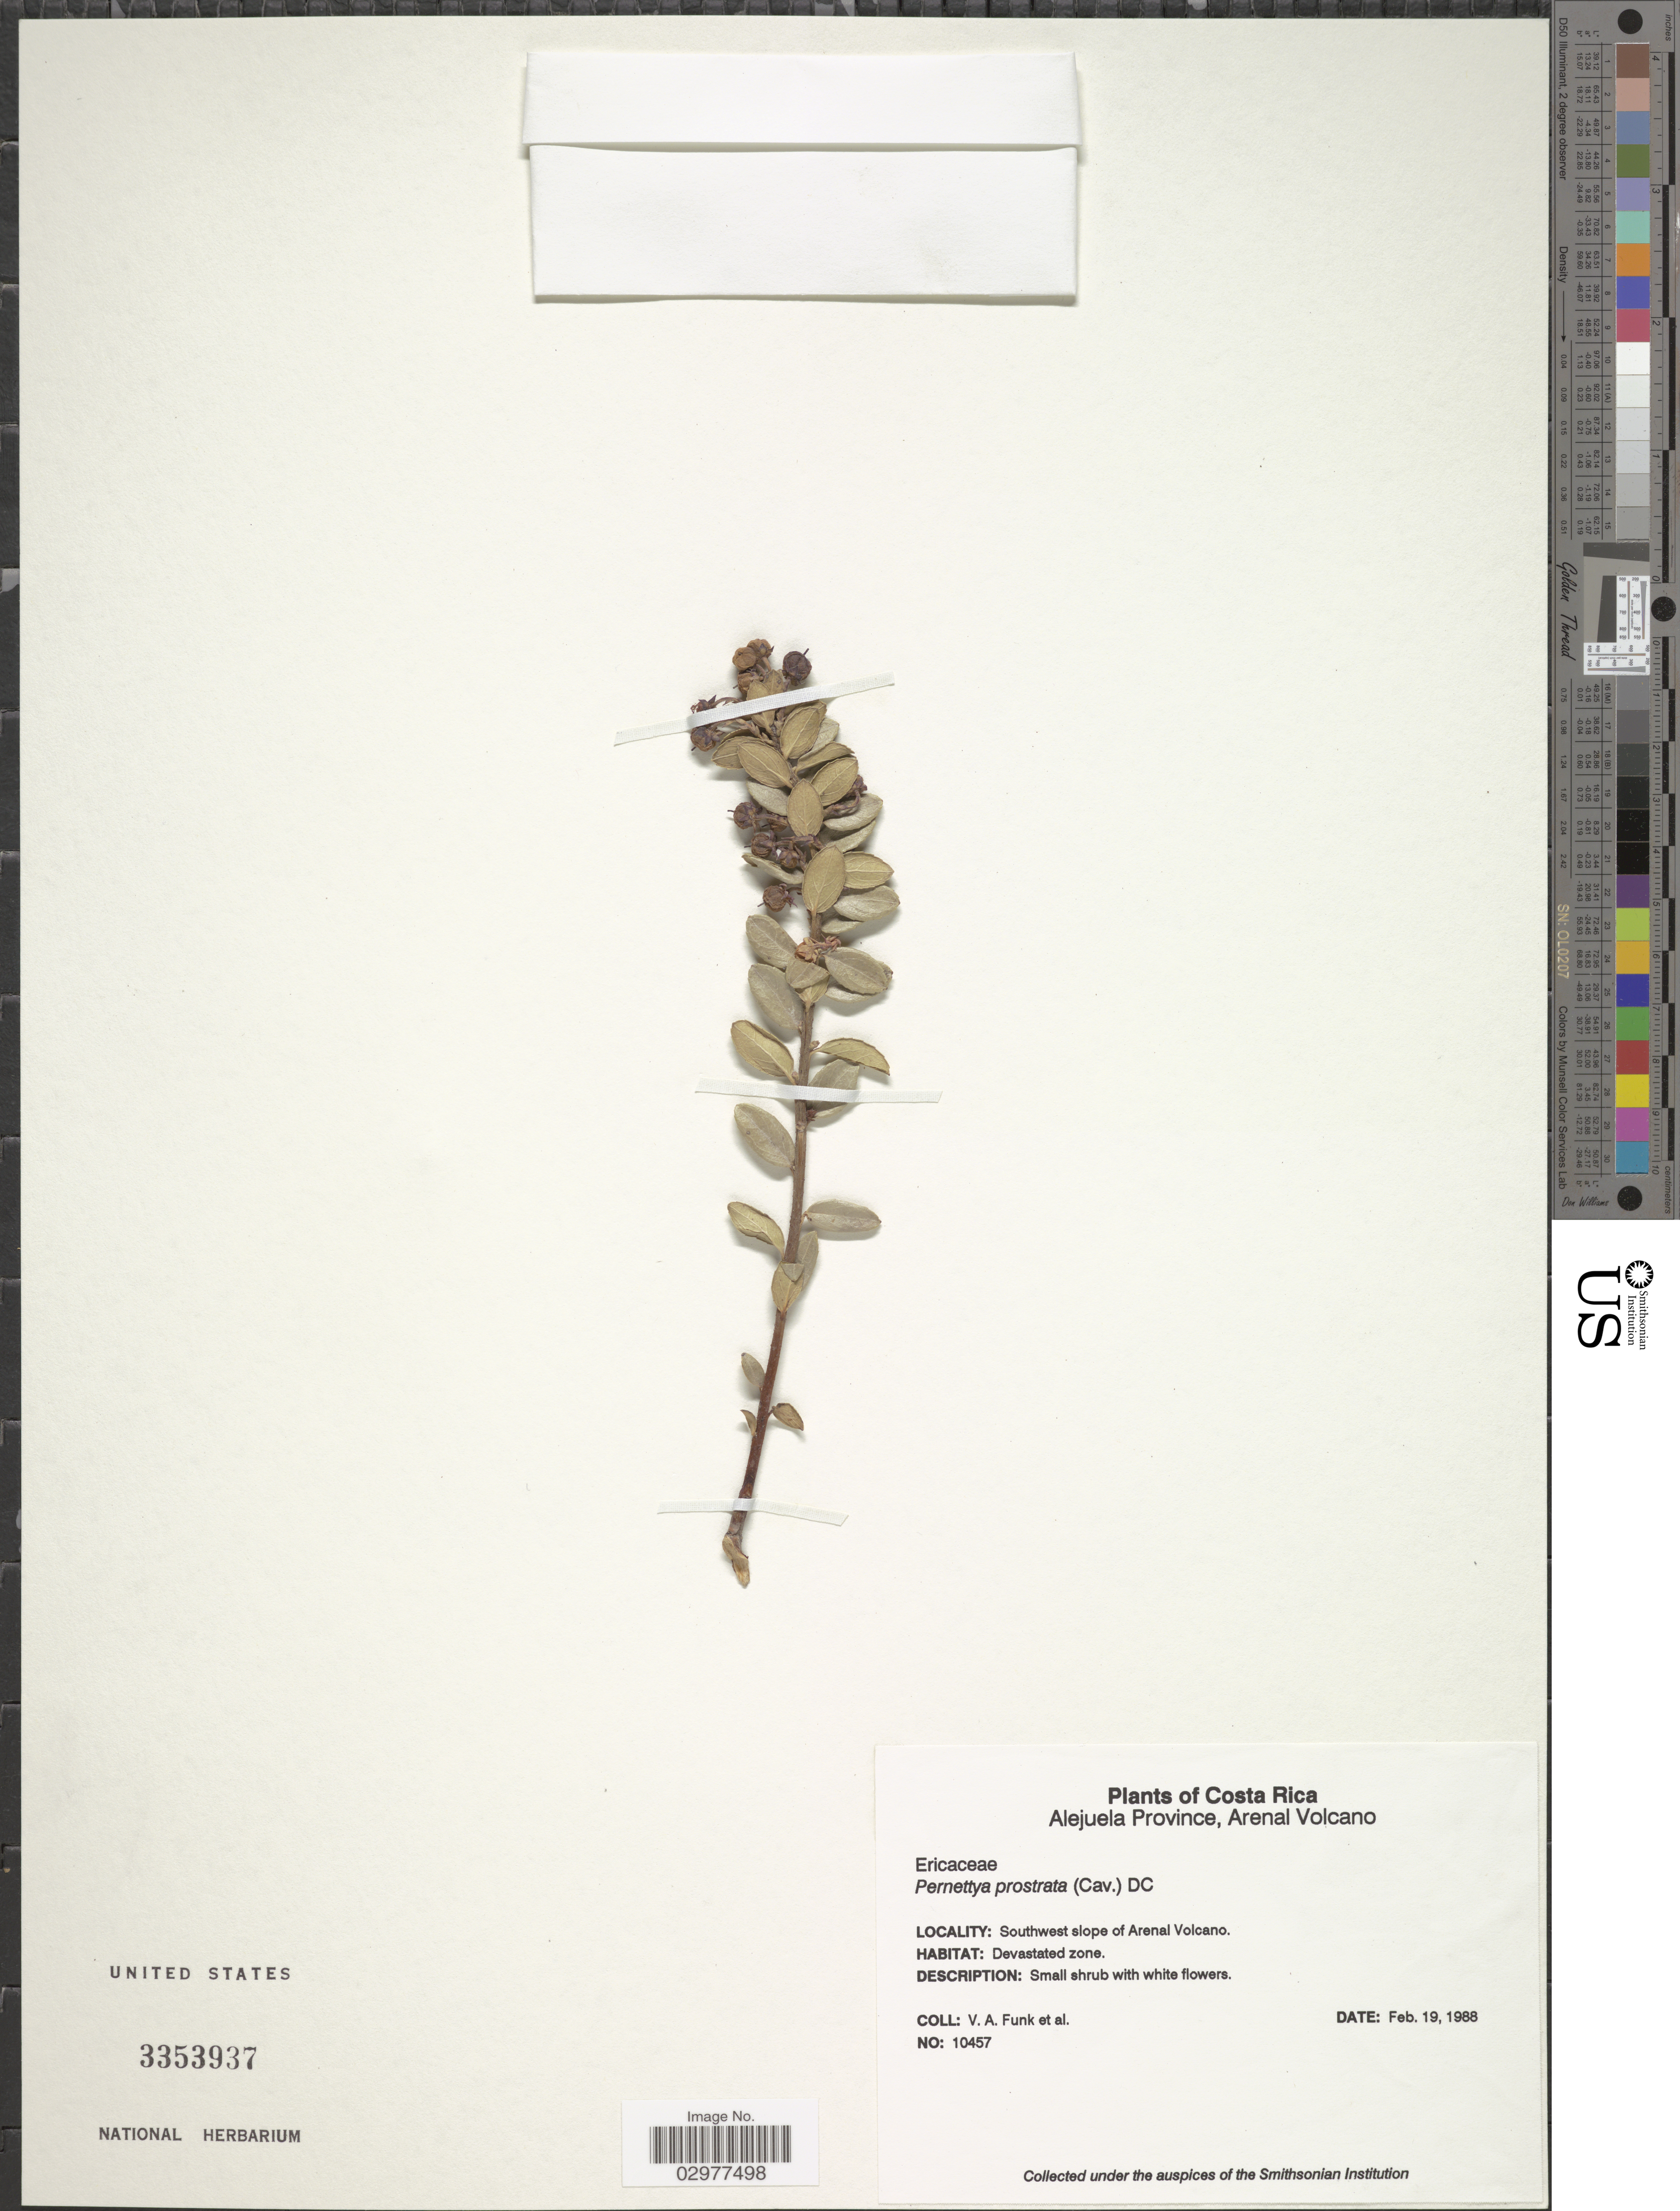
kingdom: Plantae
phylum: Tracheophyta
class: Magnoliopsida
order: Ericales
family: Ericaceae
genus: Pernettya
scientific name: Pernettya prostrata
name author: (Cav.) DC.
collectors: V. Funk & et al.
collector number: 10457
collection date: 1988-02-19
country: Costa Rica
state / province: Alajuela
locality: Arenal Volcano, Southwest slope of Arenal Volcano.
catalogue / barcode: US 3353937